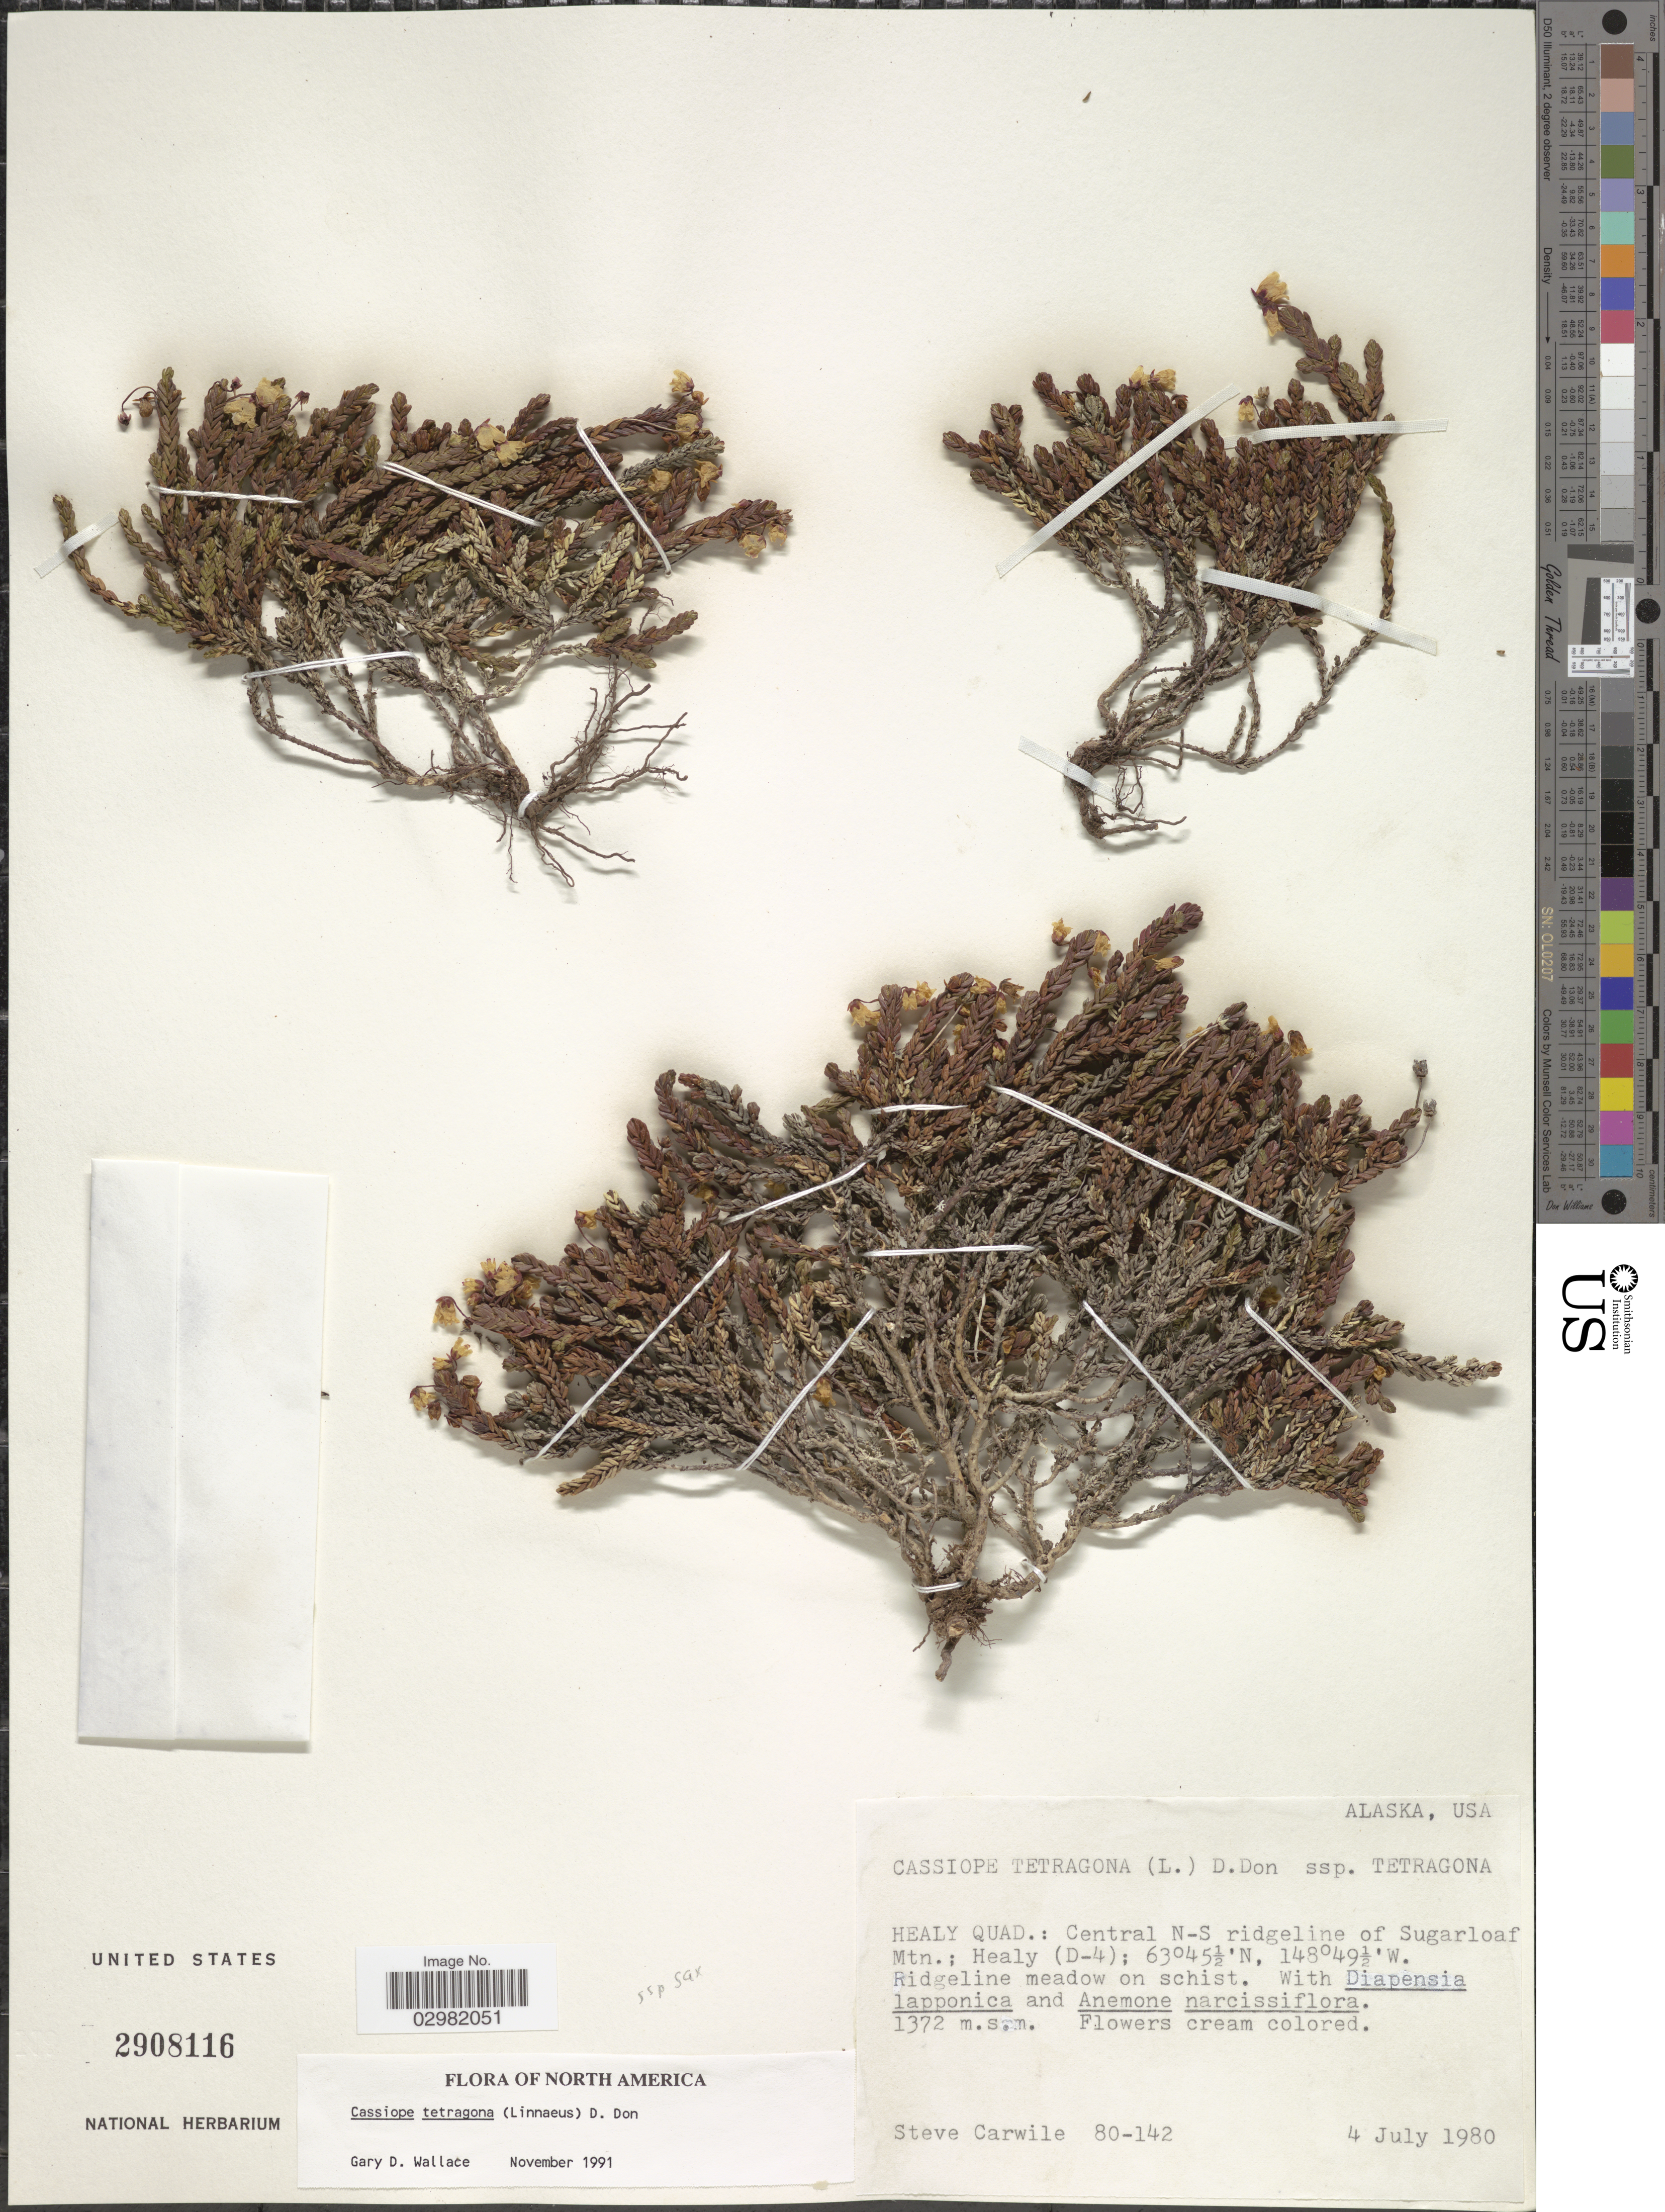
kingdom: Plantae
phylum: Tracheophyta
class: Magnoliopsida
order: Ericales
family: Ericaceae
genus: Cassiope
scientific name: Cassiope tetragona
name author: (L.) D. Don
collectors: S. Carwile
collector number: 80-142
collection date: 1980-07-04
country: United States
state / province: Alaska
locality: Healy Quad.: Central N-S ridgeline of Sugarloaf Mtn.; Healy (D-4).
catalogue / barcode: US 2908116